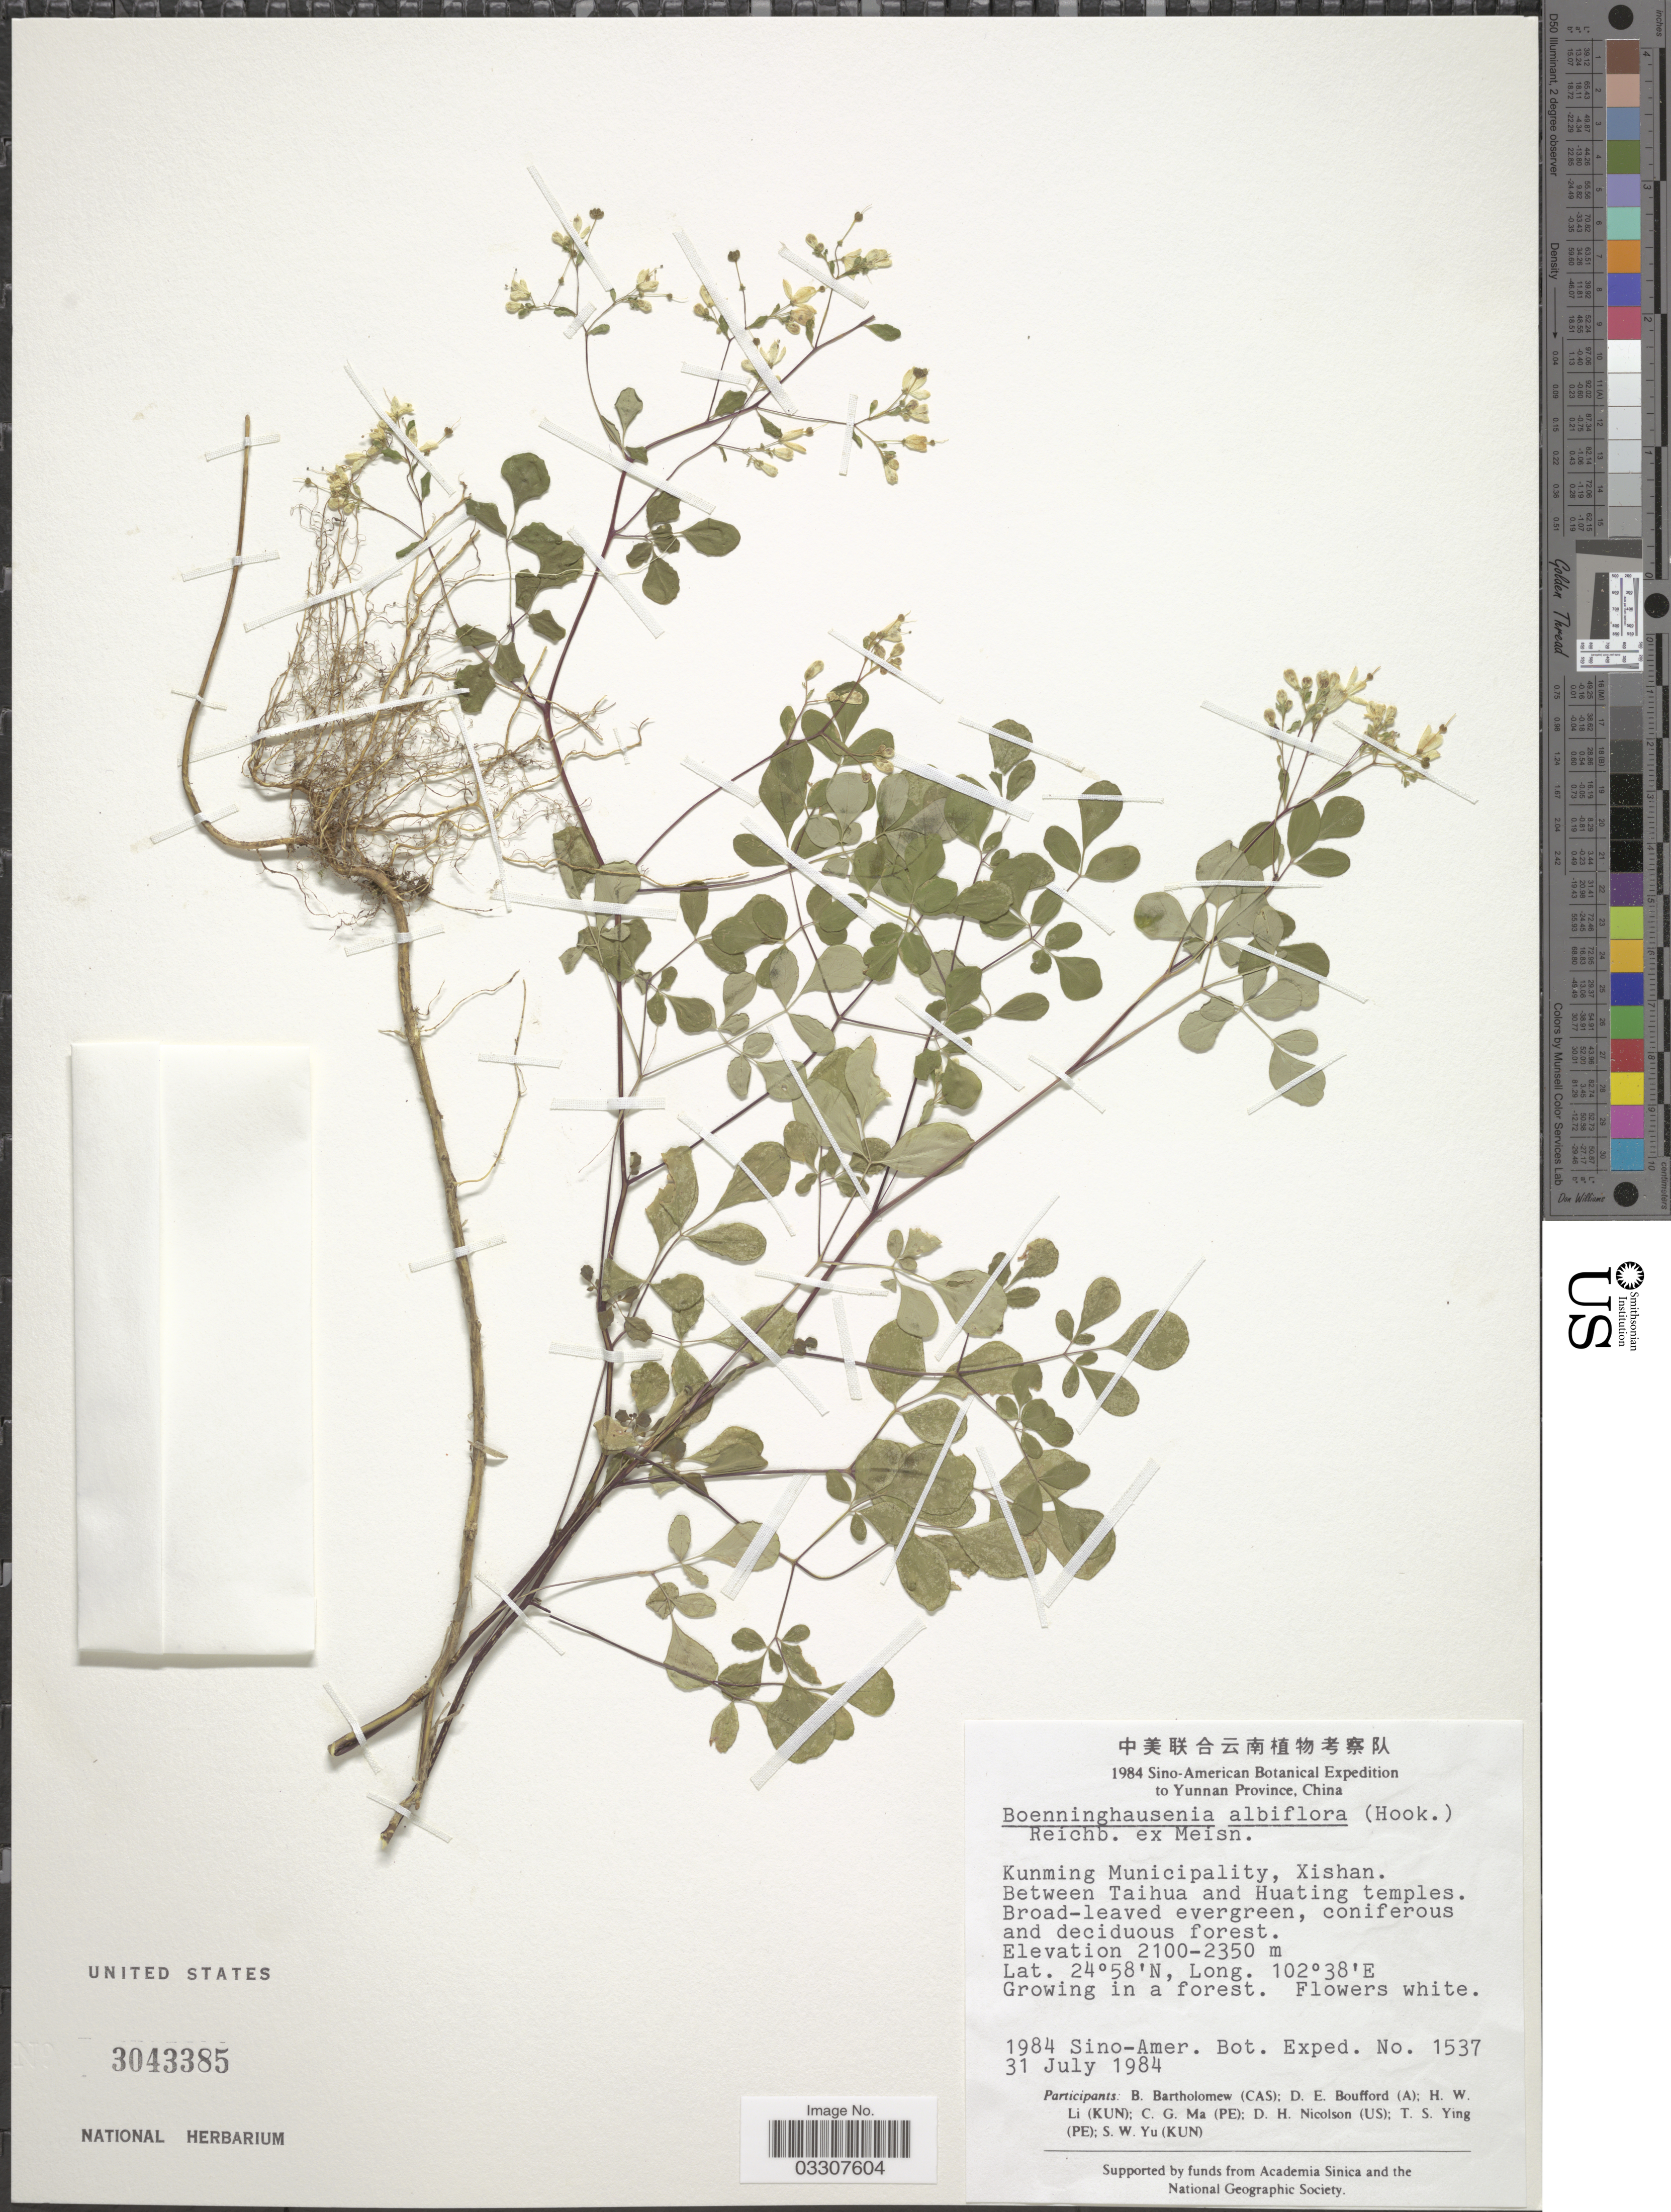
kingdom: Plantae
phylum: Tracheophyta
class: Magnoliopsida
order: Sapindales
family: Rutaceae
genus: Boenninghausenia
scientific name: Boenninghausenia albiflora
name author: (Hook.) Meisn.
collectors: Sino-Amer. Bot. Exped. 1984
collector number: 1537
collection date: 1984-07-31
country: China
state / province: Yunnan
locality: Kunming Municipality, Xishan. Between Taihua and Huating temples.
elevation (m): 2100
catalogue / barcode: US 3043385